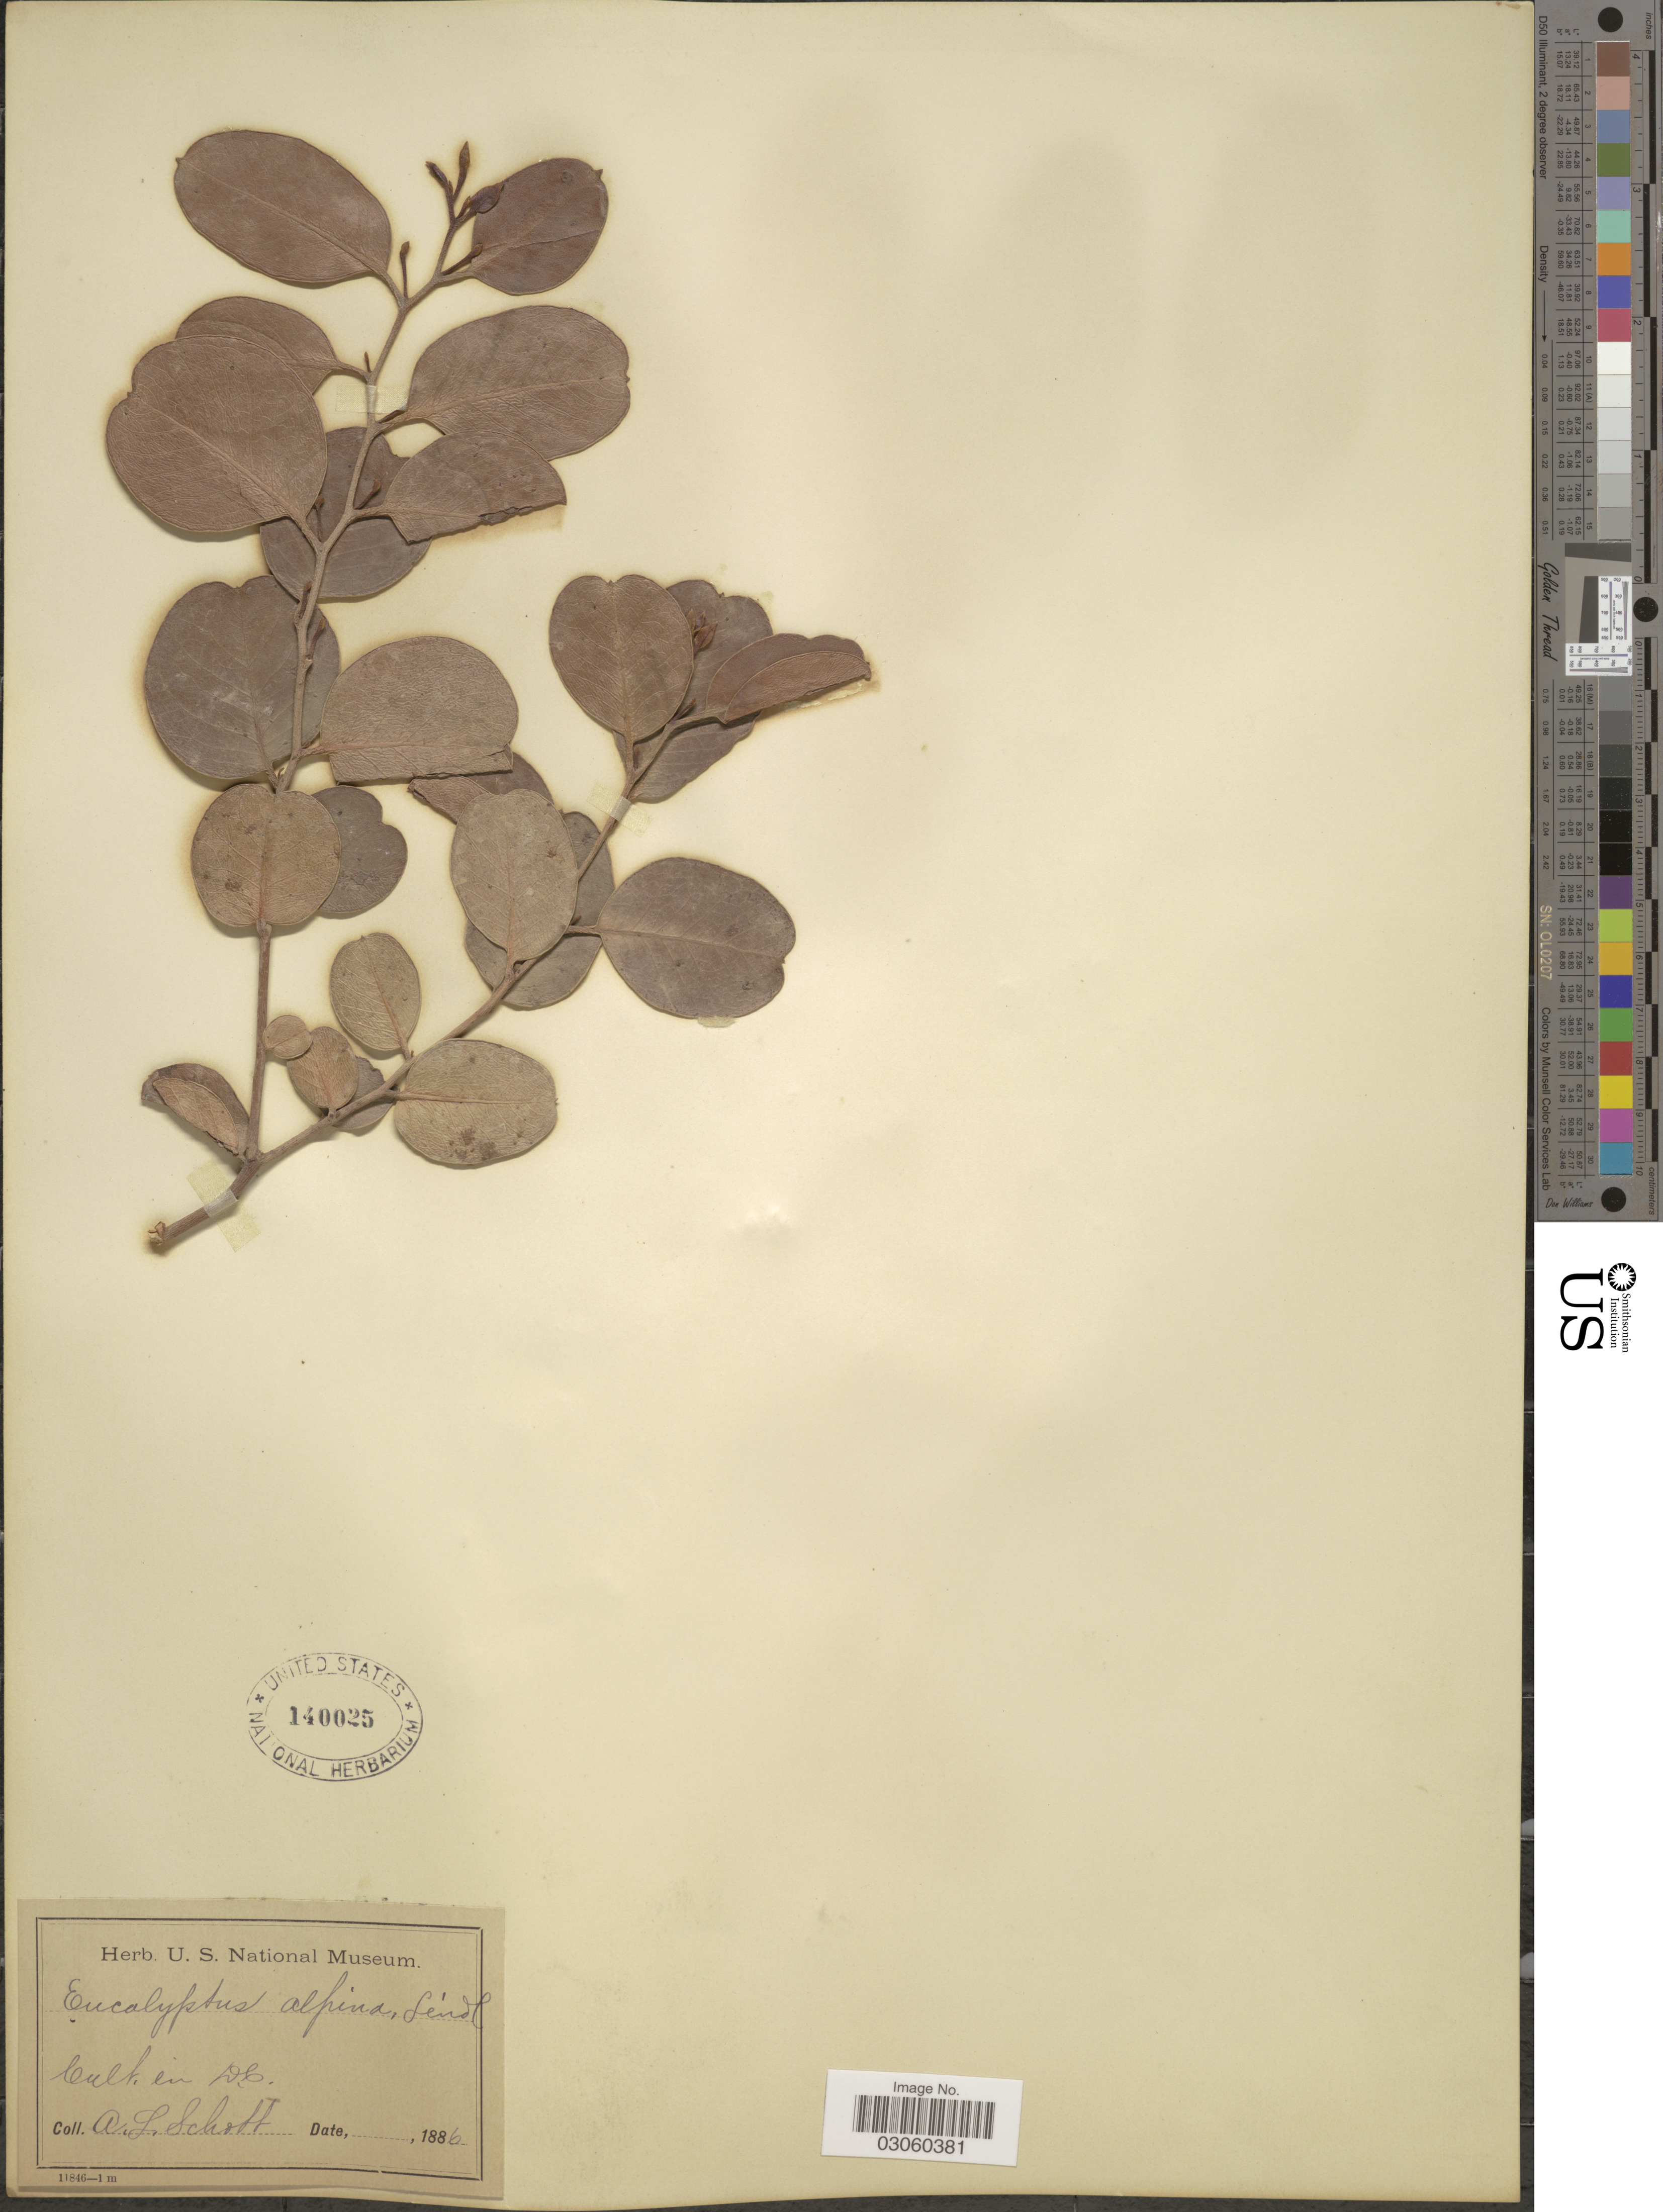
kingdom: Plantae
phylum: Tracheophyta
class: Magnoliopsida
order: Myrtales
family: Myrtaceae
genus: Eucalyptus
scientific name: Eucalyptus alpina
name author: Lindl.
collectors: A. L. Schott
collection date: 1886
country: United States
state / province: District of Columbia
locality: Cult. in D.C.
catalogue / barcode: US 140025